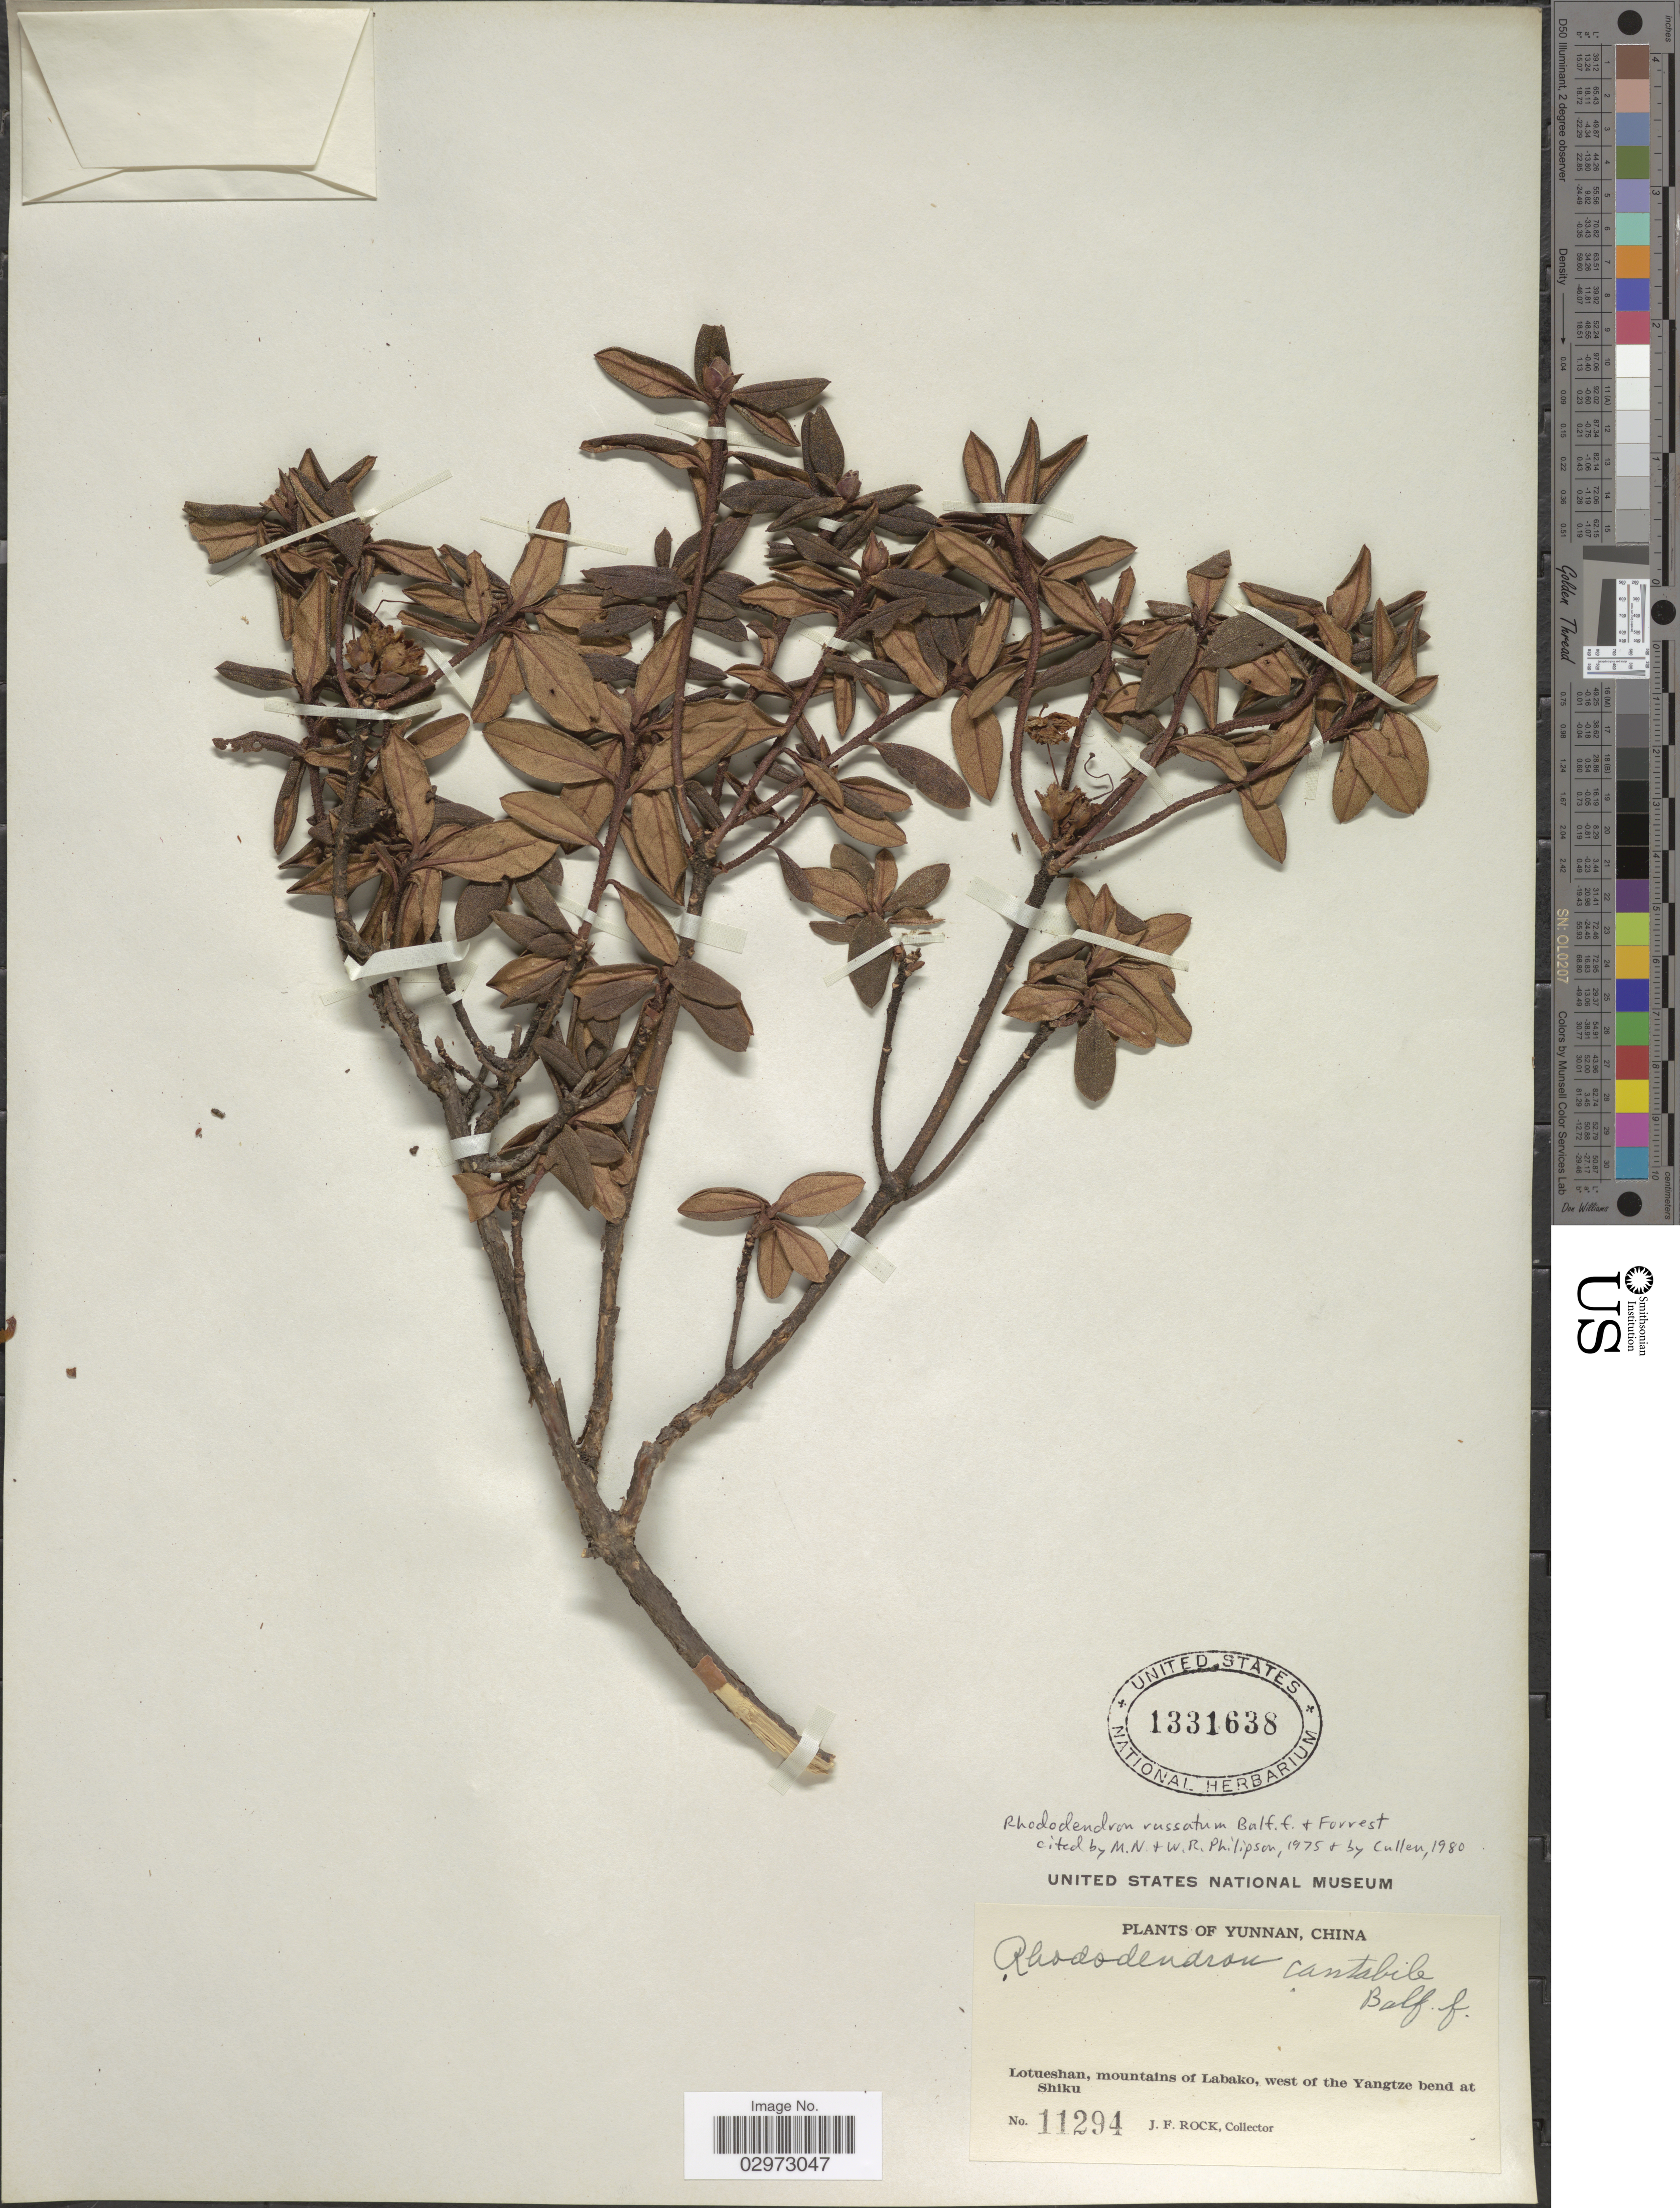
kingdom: Plantae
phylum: Tracheophyta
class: Magnoliopsida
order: Ericales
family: Ericaceae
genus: Rhododendron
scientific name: Rhododendron russatum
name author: Balf. f. & Forrest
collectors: J. Rock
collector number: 11294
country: China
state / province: Yunnan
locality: Lotueshan, mountains of Labako, west of the Yangtze bend at Shiku.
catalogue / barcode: US 1331638